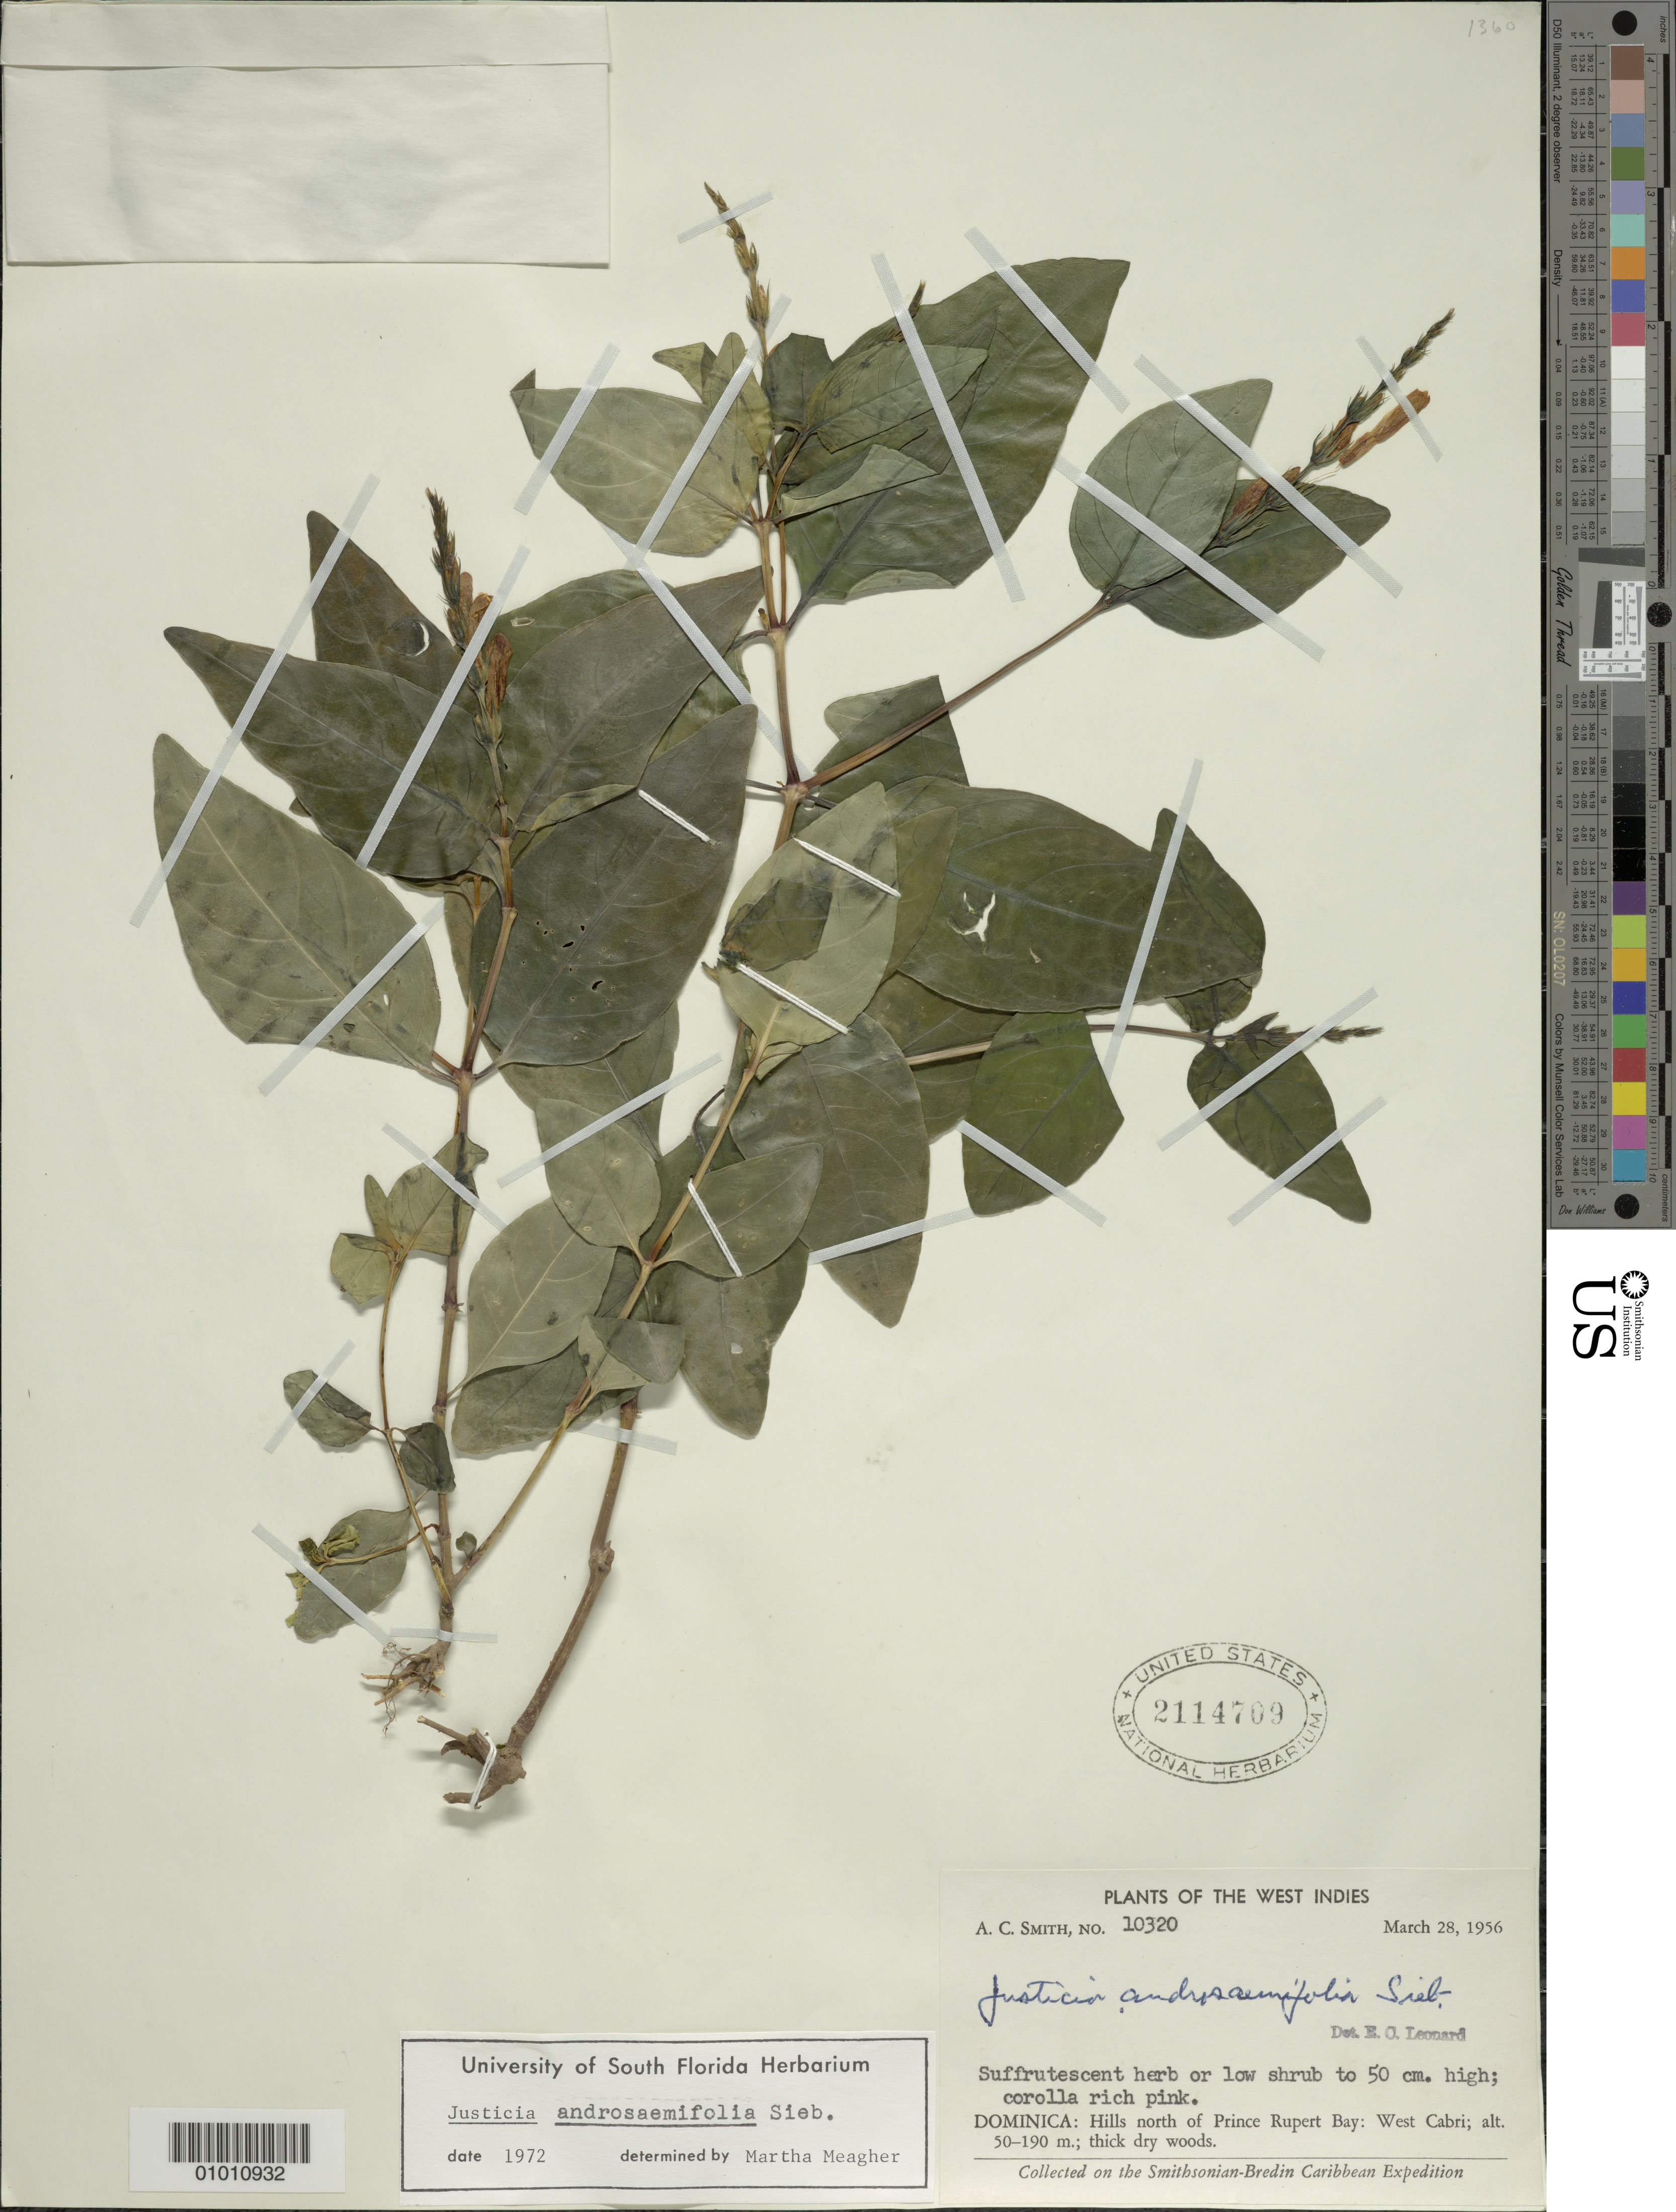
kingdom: Plantae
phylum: Tracheophyta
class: Magnoliopsida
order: Lamiales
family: Acanthaceae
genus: Justicia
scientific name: Justicia androsaemifolia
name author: Lindau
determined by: Meagher, M.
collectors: A. C. Smith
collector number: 10320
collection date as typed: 28 Mar 1956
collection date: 1956-03-28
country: Dominica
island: Dominica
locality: Hills north of Prince Rupert Bay, West Cabri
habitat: Thick dry woods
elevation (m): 50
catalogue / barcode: US 2114709